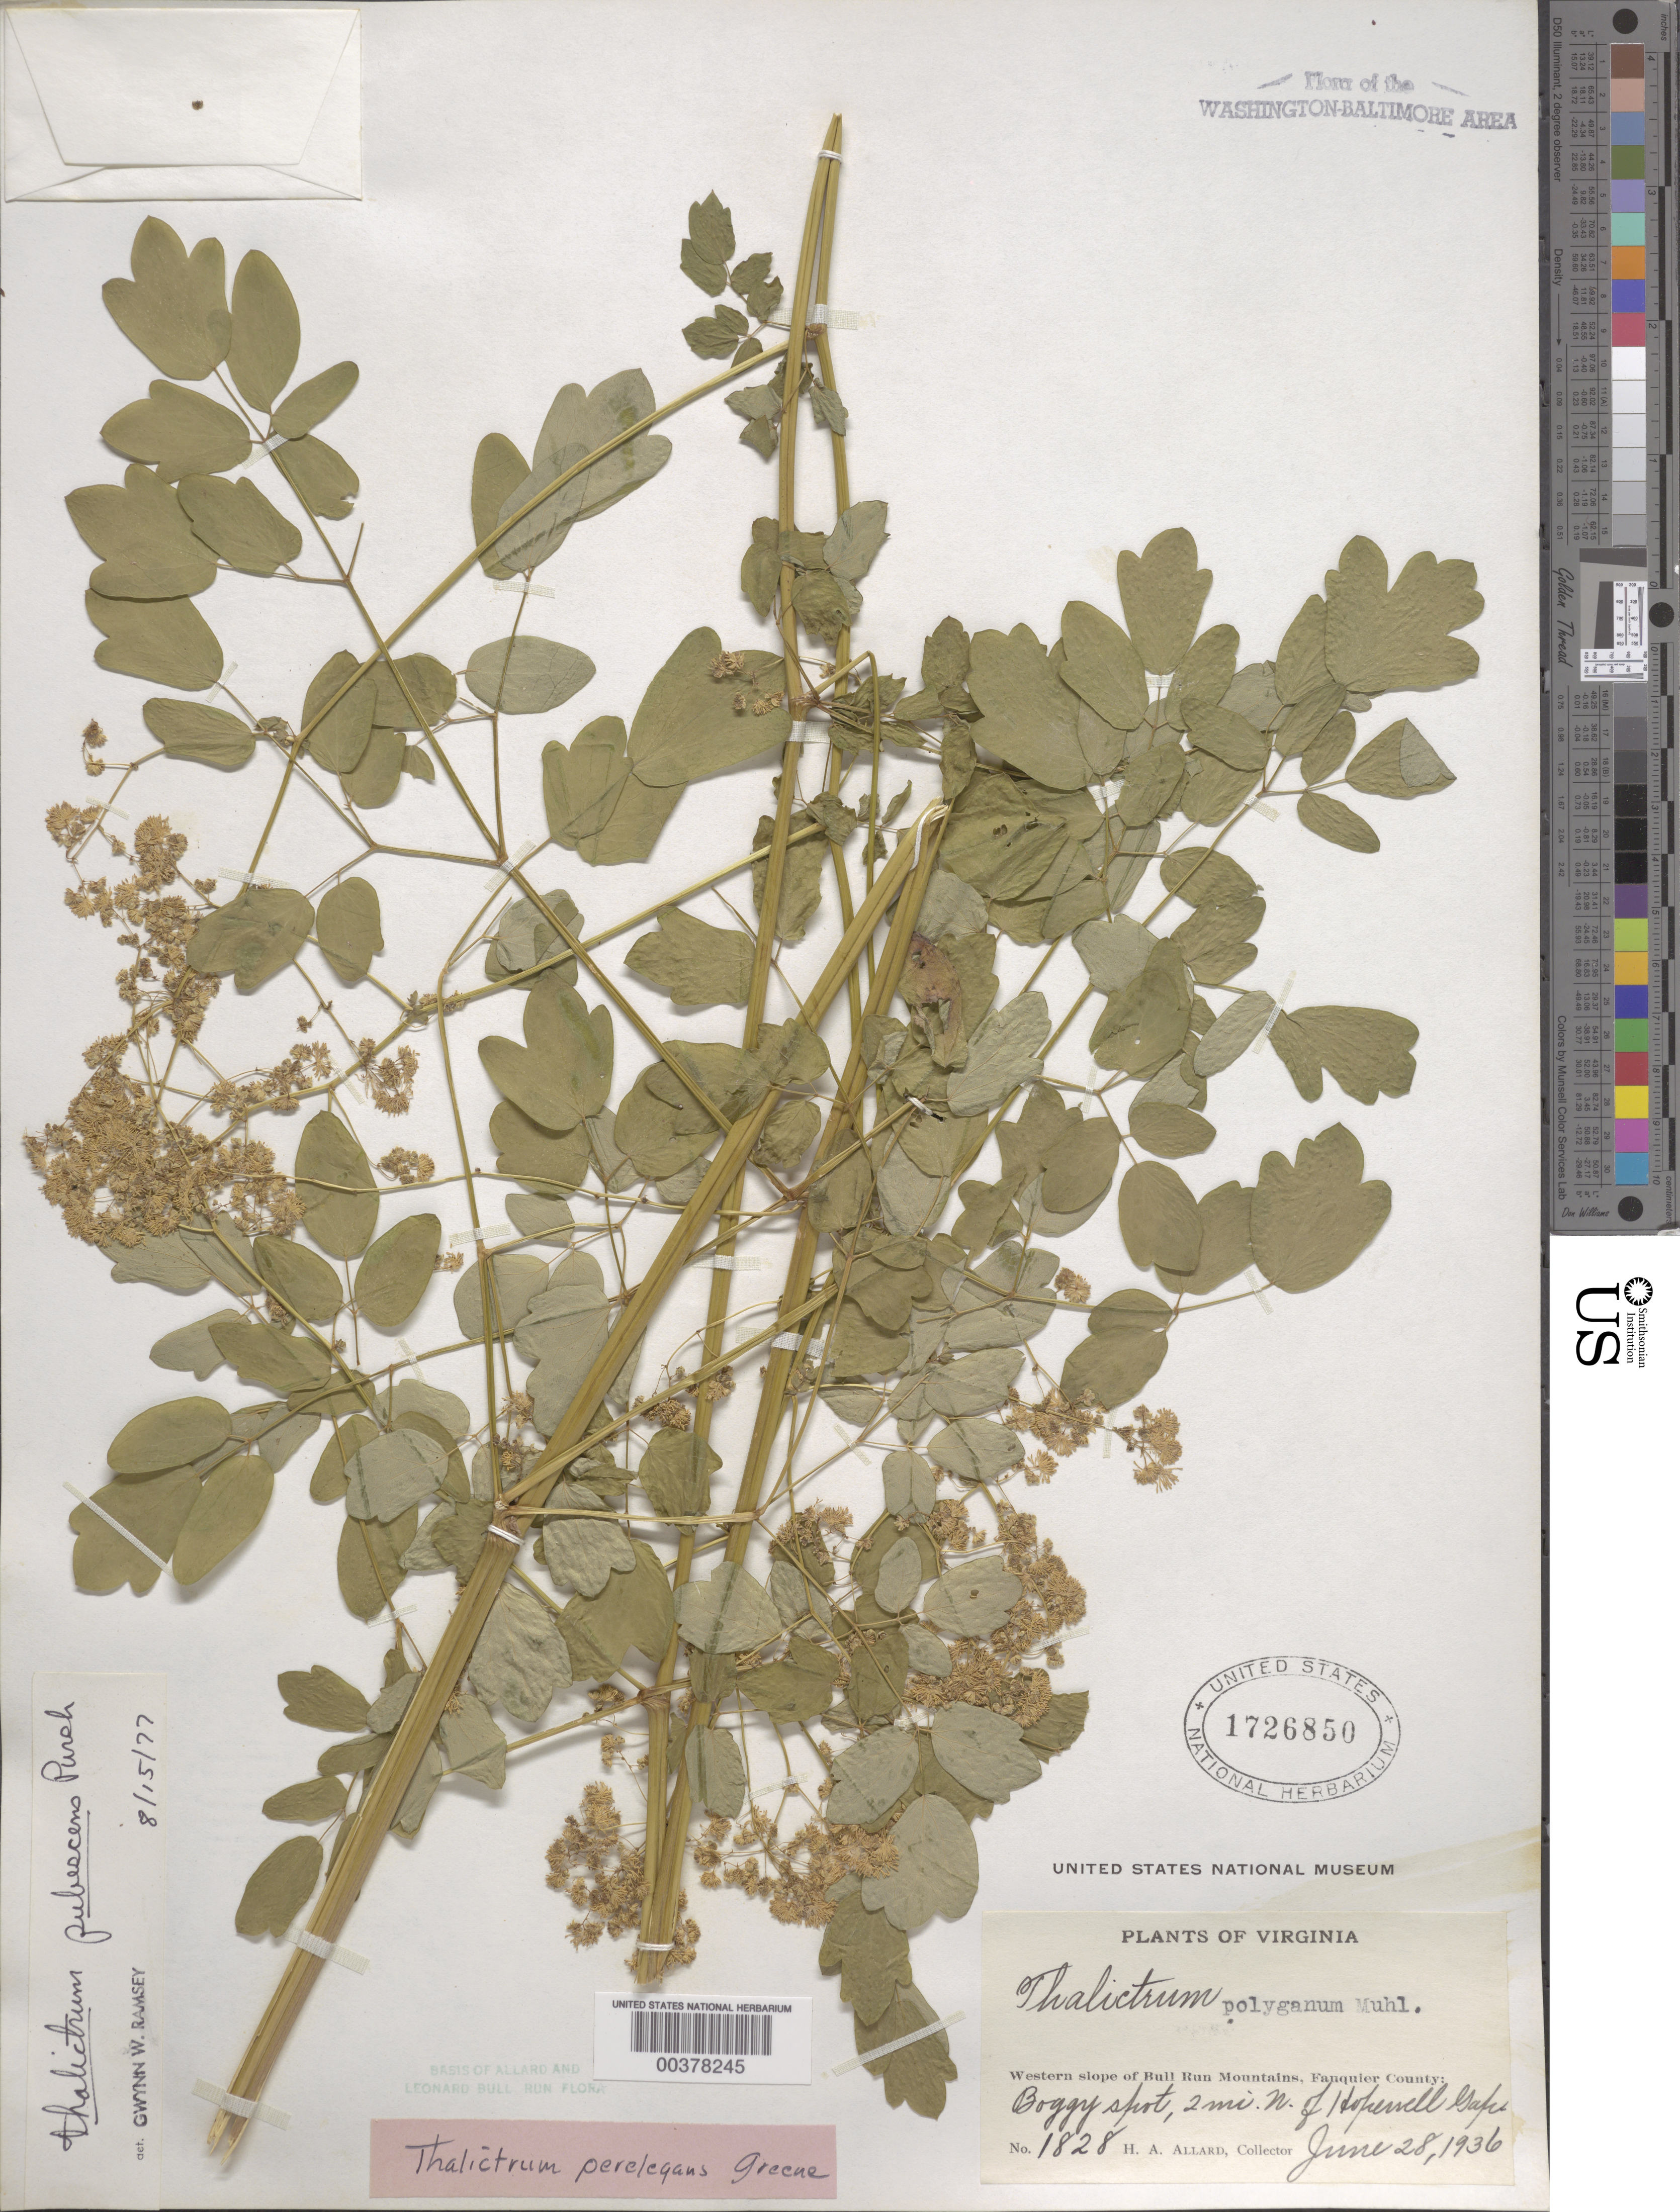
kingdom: Plantae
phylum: Tracheophyta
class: Magnoliopsida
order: Ranunculales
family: Ranunculaceae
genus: Thalictrum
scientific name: Thalictrum pubescens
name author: Pursh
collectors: H. A. Allard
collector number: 1828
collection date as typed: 28 Jun 1936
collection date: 1936-06-28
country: United States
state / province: Virginia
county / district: Fauquier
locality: North of Hopewell Gap, western slope of Bull Run Mountains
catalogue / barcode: US 1726850